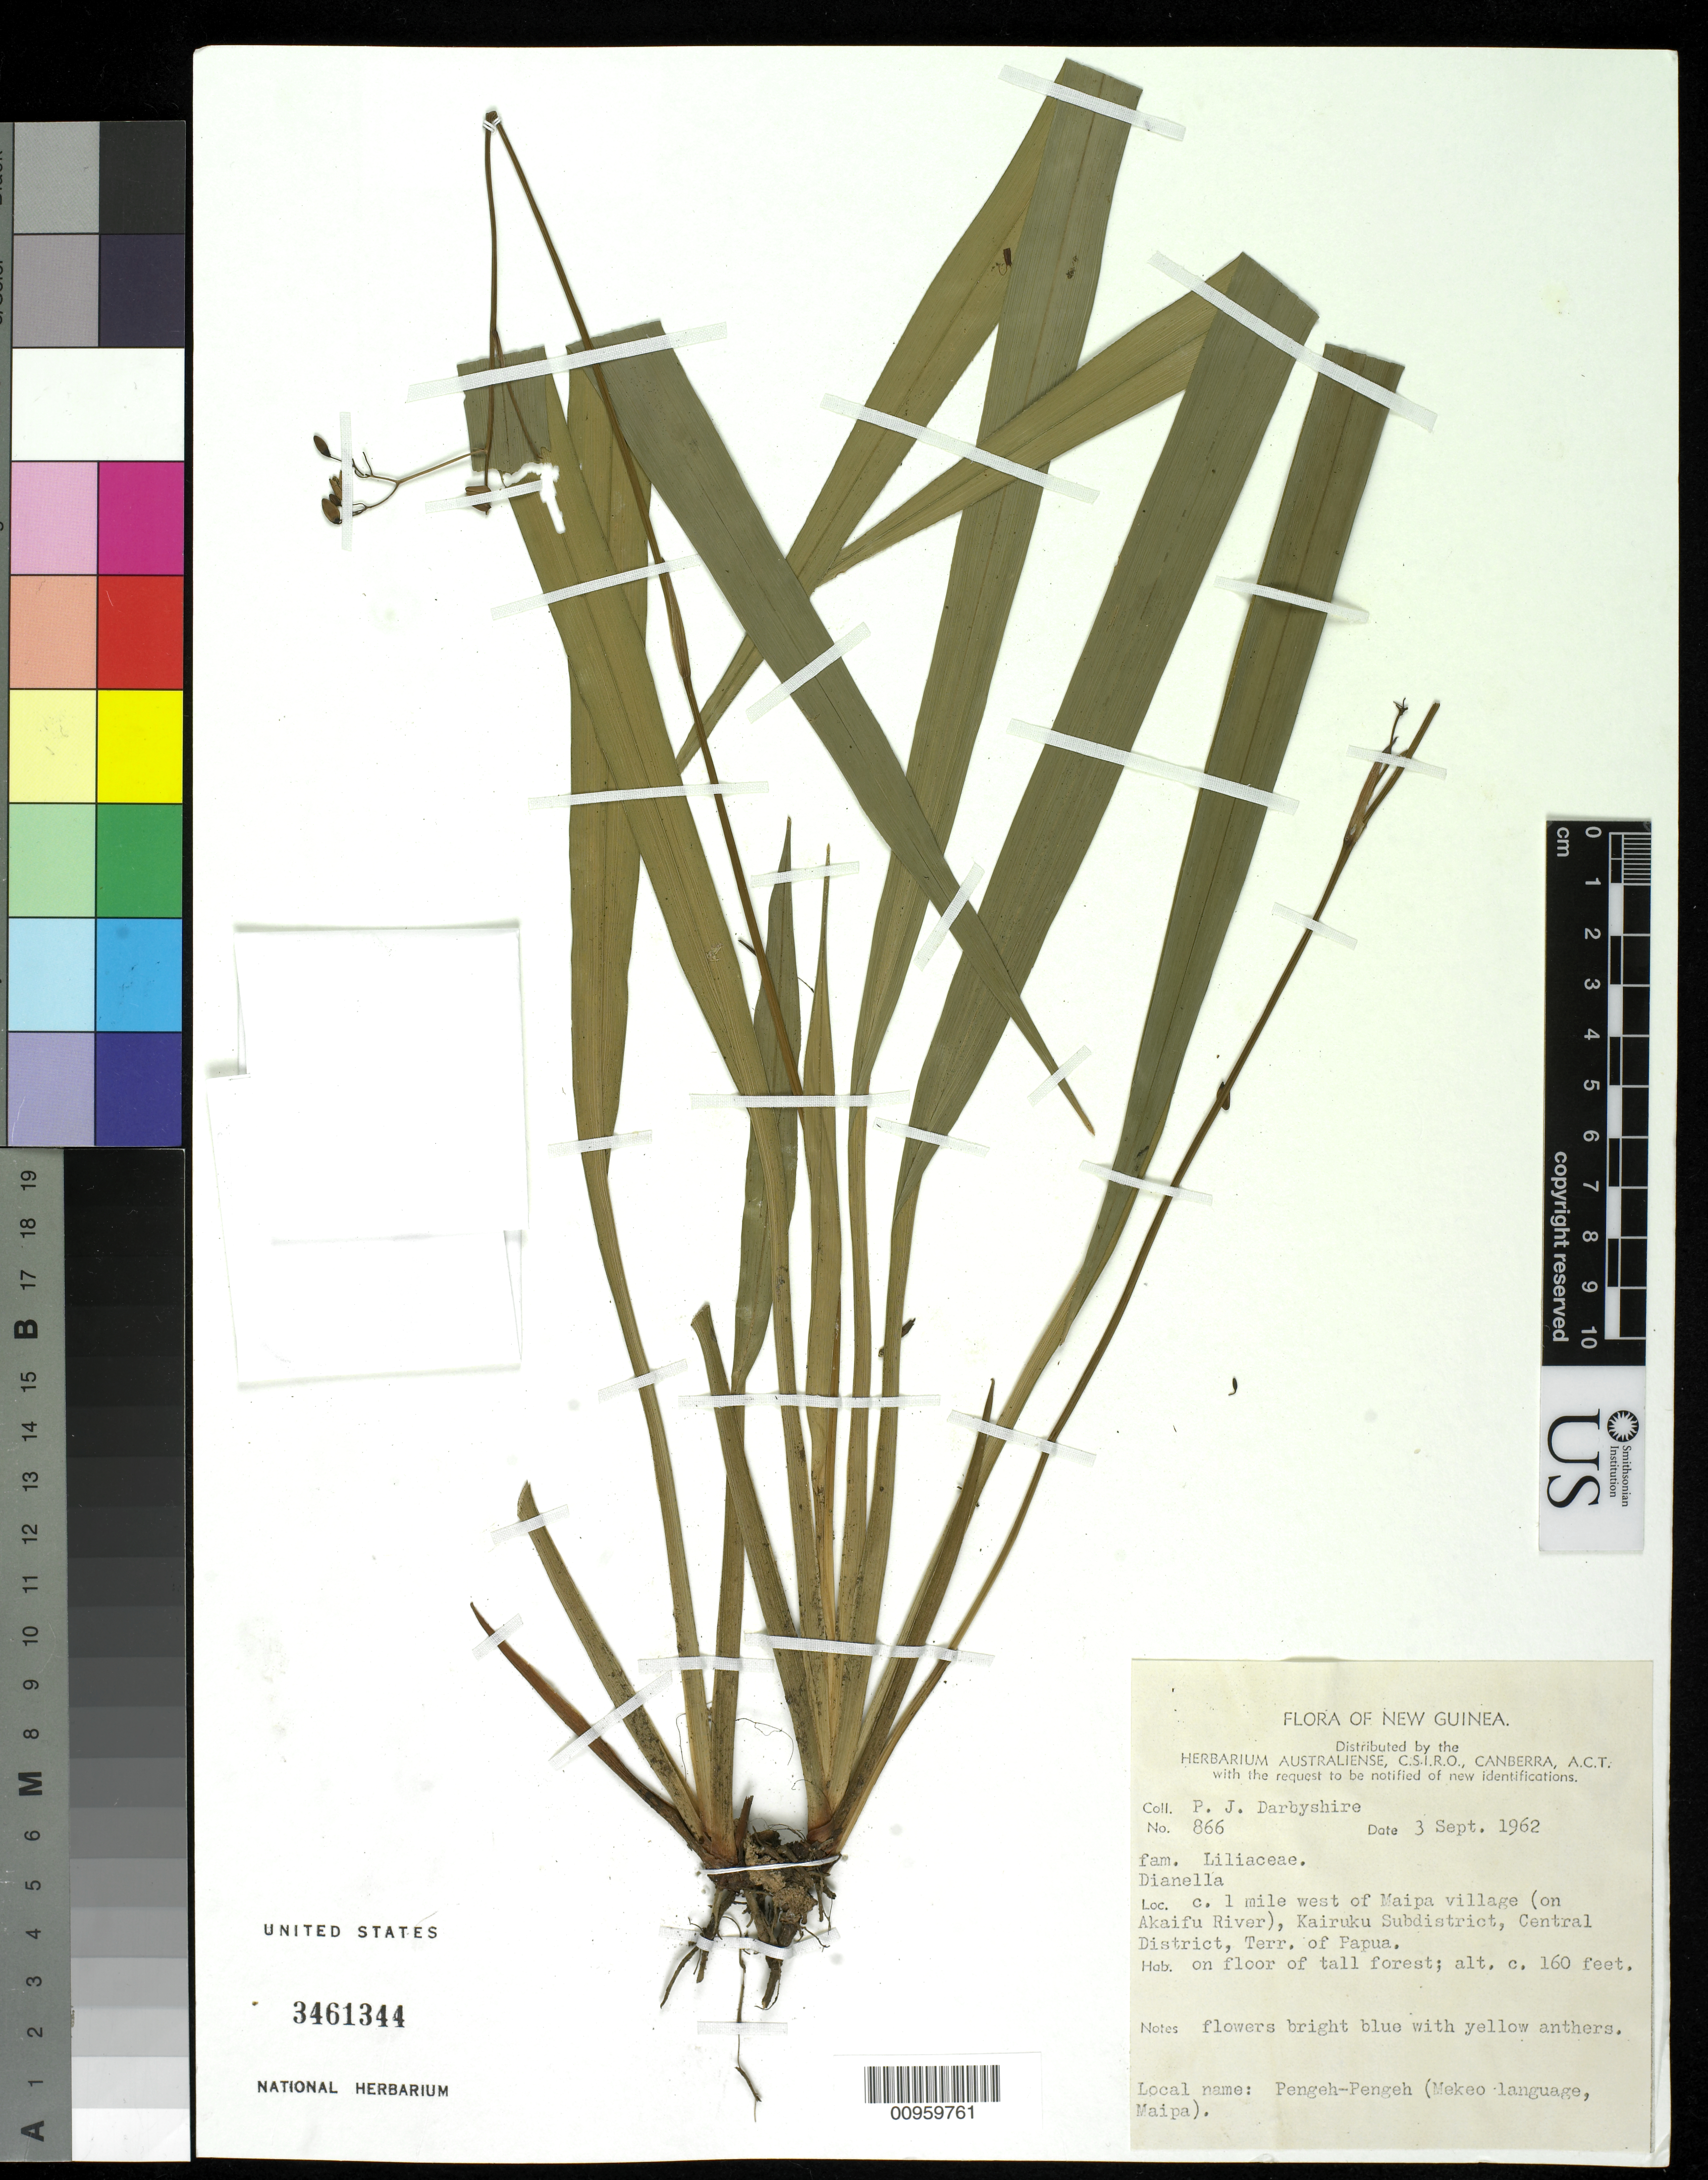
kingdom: Plantae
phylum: Tracheophyta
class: Liliopsida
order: Asparagales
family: Asphodelaceae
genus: Dianella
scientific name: Dianella sp.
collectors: P. Darbyshire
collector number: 866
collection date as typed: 03 Sep 1962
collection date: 1962-09-03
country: Papua New Guinea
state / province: Central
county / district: Kairuku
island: New Guinea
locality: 1 mile west of Maipa village on Akaifu River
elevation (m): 49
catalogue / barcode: US 3461344